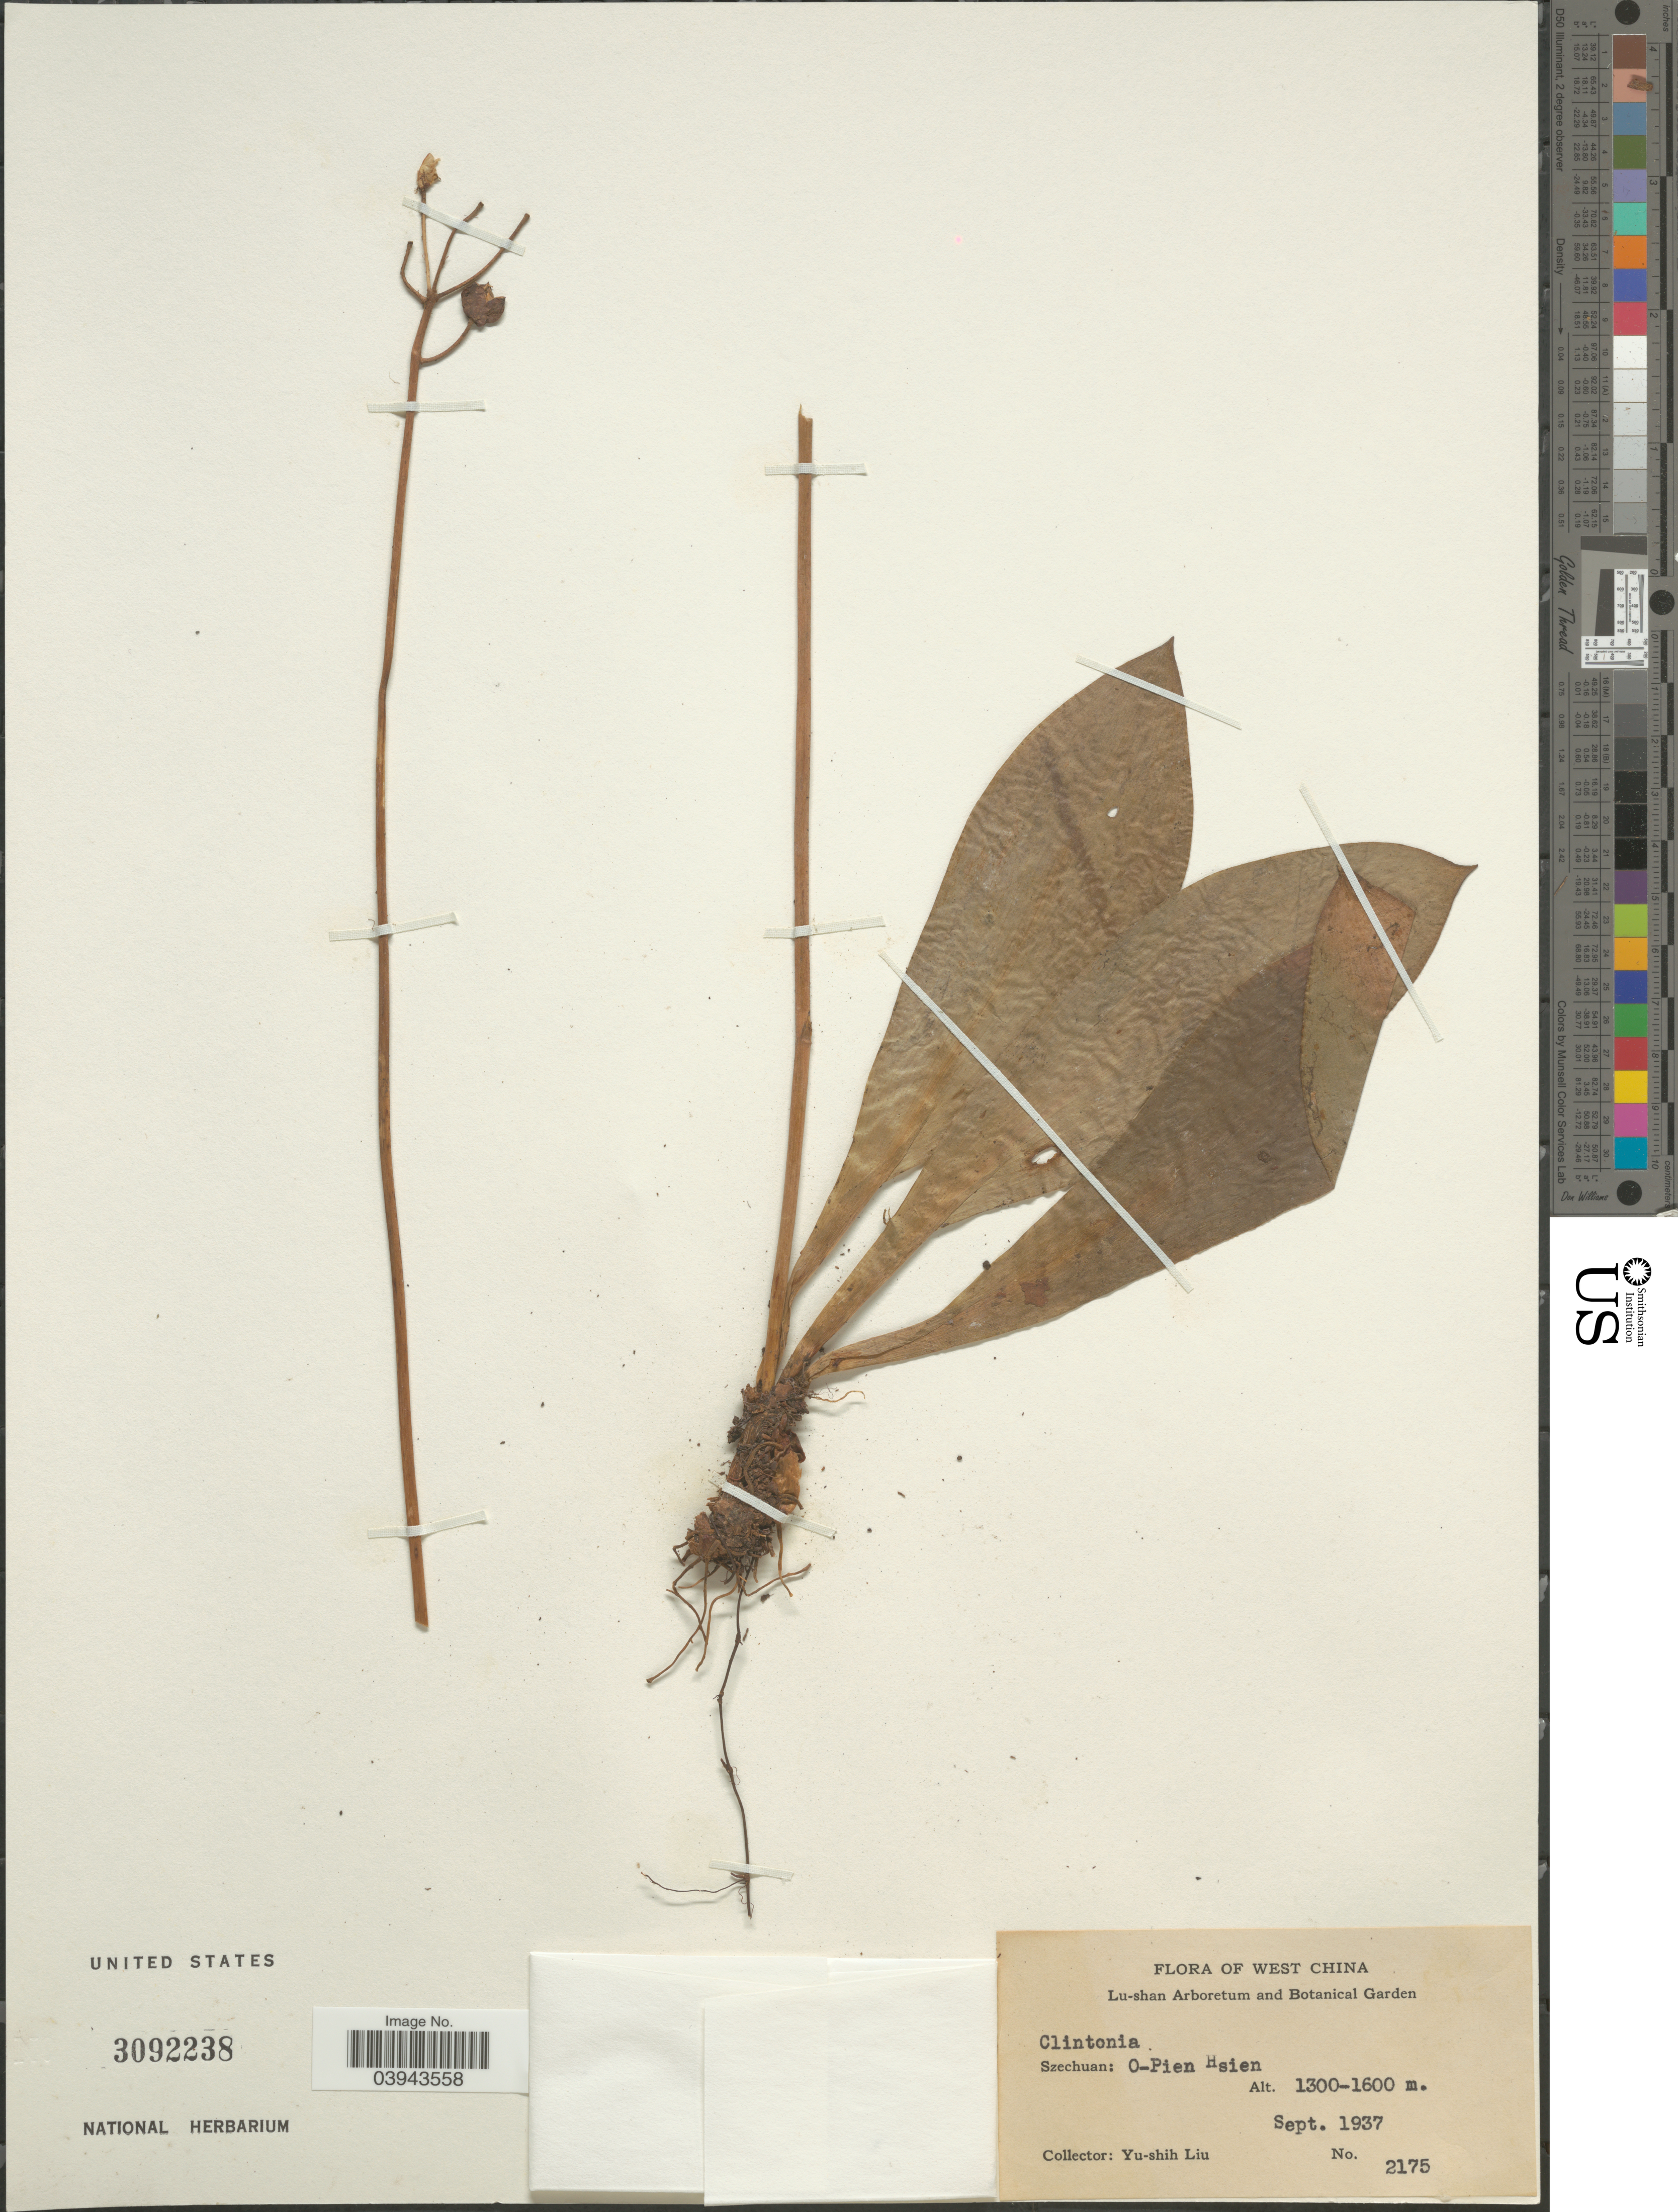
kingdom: Plantae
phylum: Tracheophyta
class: Liliopsida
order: Liliales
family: Liliaceae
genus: Clintonia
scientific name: Clintonia sp.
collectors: Y.-S. Liu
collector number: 2175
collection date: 1937-09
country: China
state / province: Sichuan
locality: West China. Szechuan: O-Pien Hsien.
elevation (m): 1300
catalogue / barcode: US 3092238